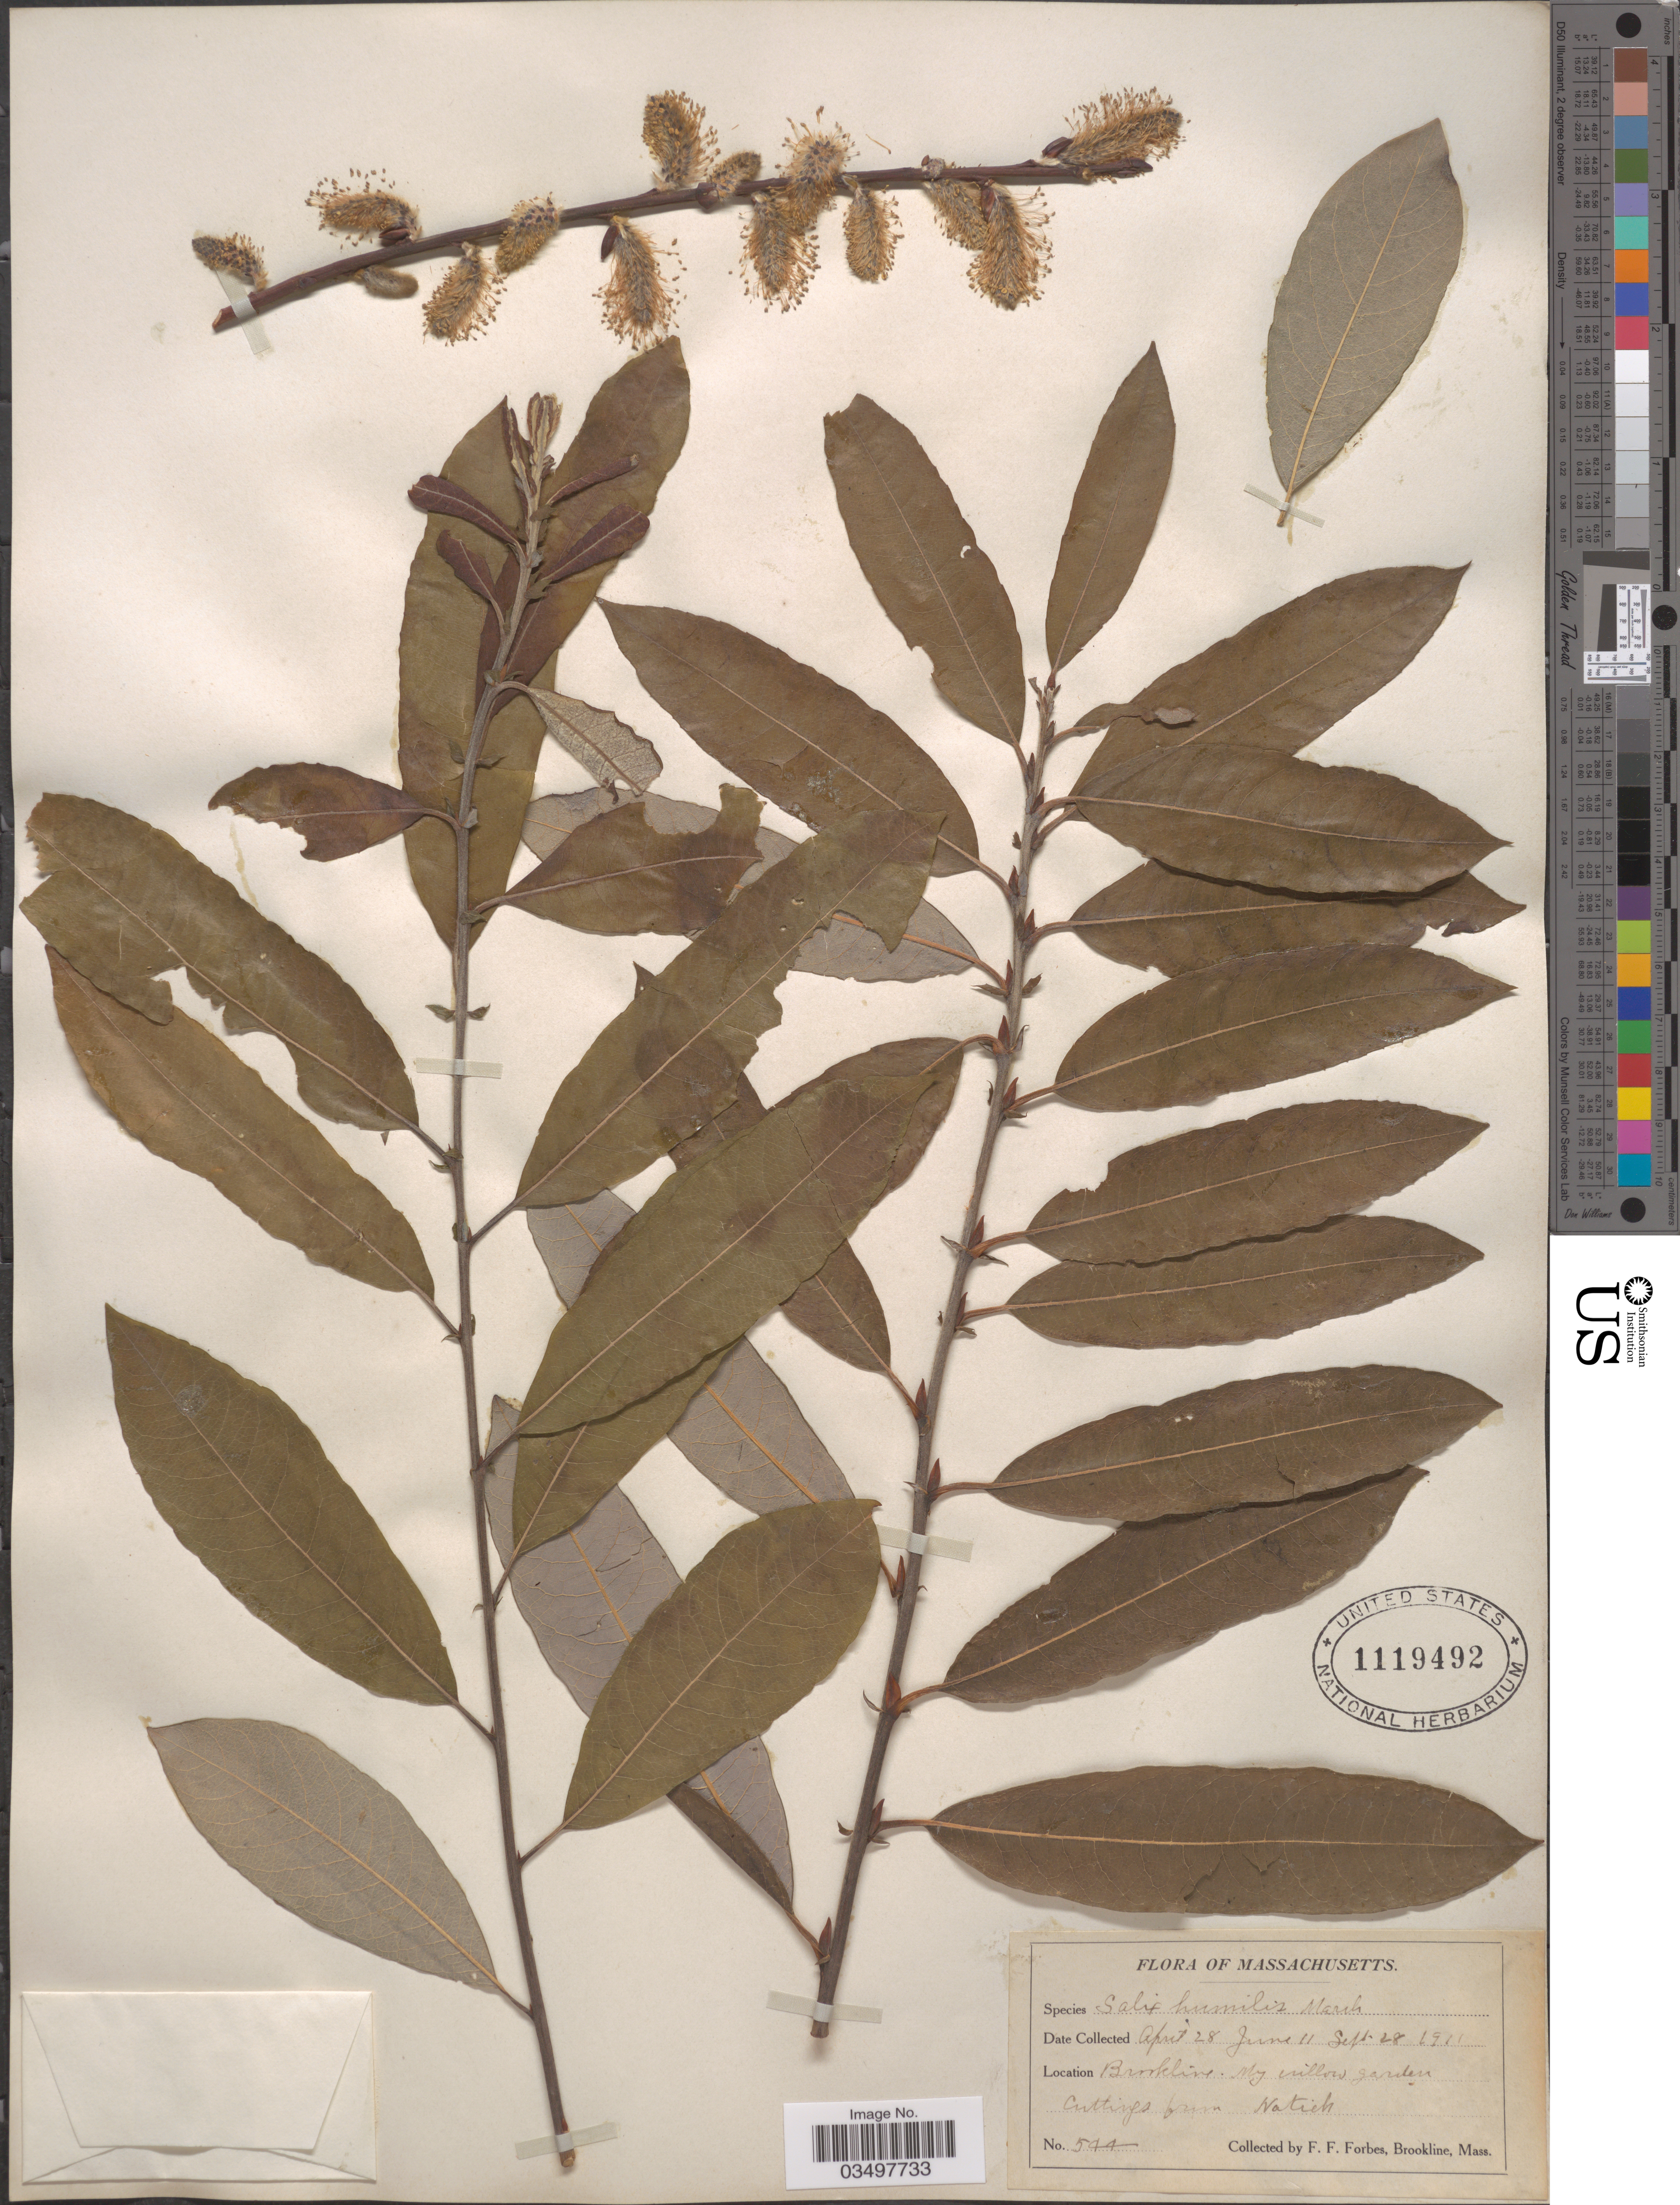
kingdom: Plantae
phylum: Tracheophyta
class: Magnoliopsida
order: Malpighiales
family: Salicaceae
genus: Salix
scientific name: Salix humilis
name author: Marshall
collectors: F. Forbes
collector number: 544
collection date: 1911-04-28/1911-09-28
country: United States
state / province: Massachusetts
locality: Brookline, My willow garden. Cuttings from Natick.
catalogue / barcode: US 1119492